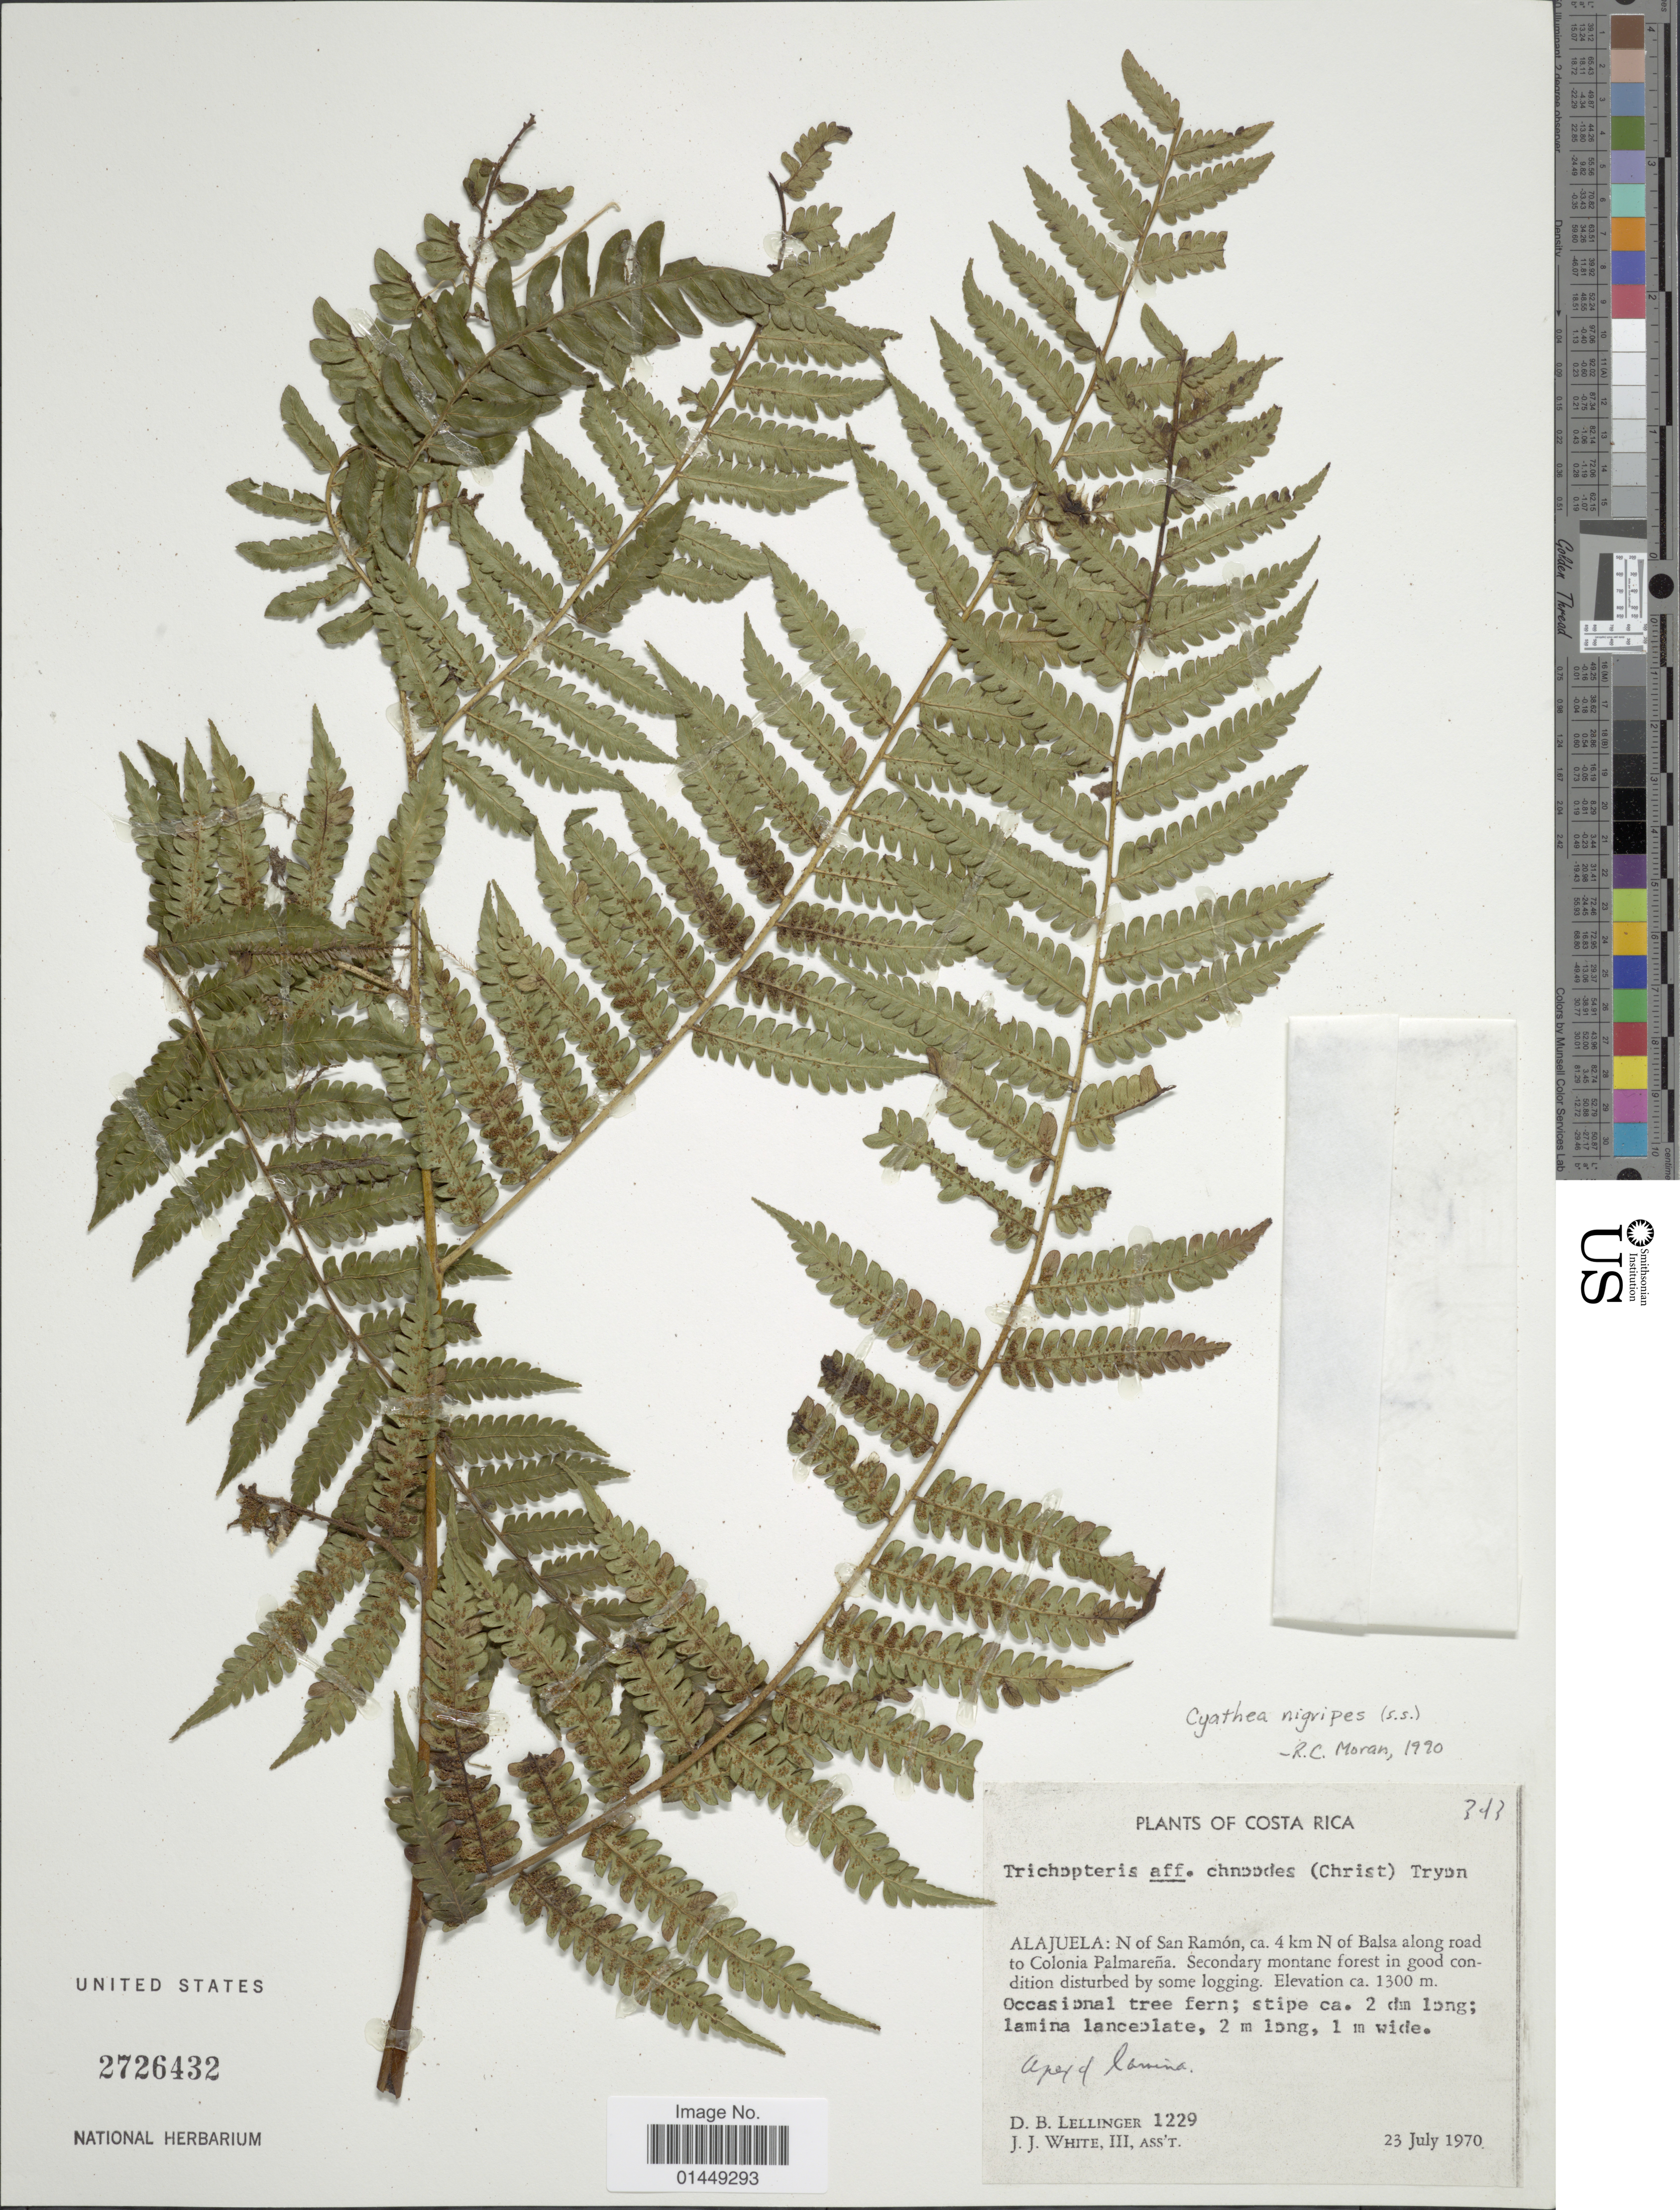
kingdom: Plantae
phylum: Tracheophyta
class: Polypodiopsida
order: Cyatheales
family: Cyatheaceae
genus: Cyathea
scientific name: Cyathea nigripes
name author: (C. Chr.) Domin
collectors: D. B. Lellinger & J. J. White III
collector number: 1229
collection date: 1970-07-23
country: Costa Rica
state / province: Alajuela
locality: Alajuela: N of San Ramón, ca. 4 km N of Balsa along road to Colonia Palmareña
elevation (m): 1300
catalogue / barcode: US 2726432